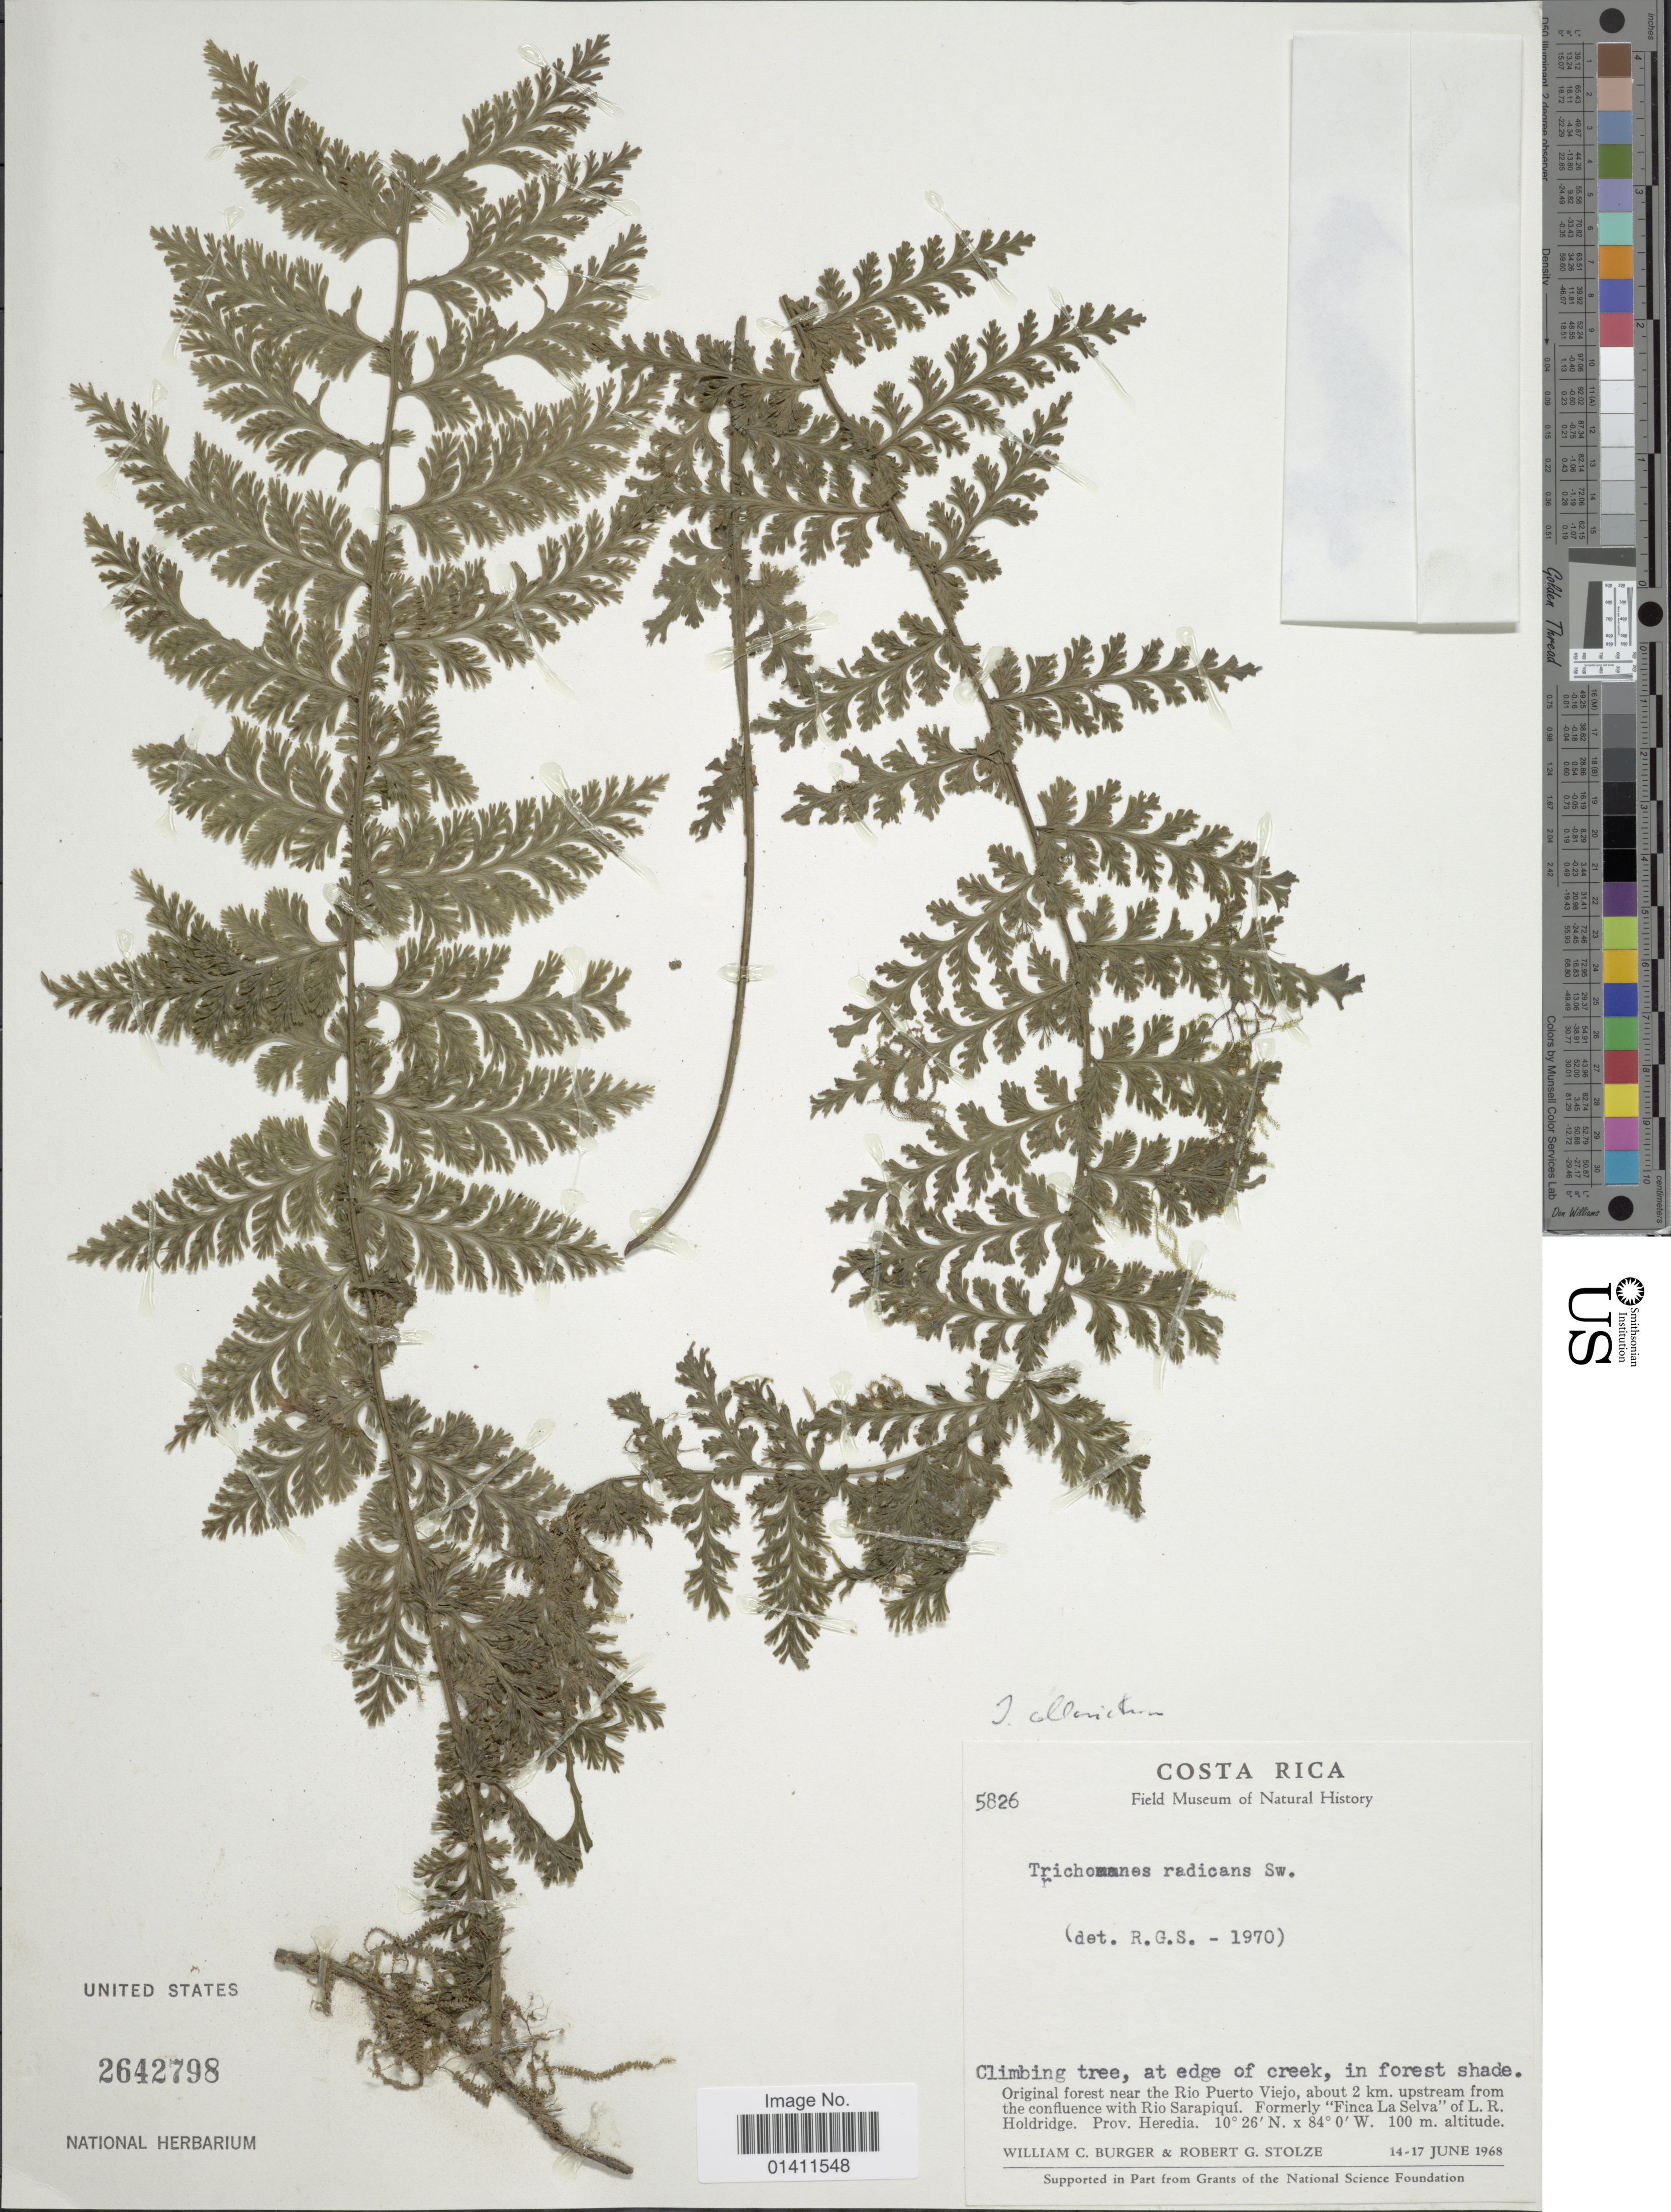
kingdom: Plantae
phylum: Tracheophyta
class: Polypodiopsida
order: Hymenophyllales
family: Hymenophyllaceae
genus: Vandenboschia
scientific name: Vandenboschia collariata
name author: (Bosch) Ebihara & K. Iwats.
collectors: W. Burger & R. G. Stolze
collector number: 5826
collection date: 1968-06-14/1968-06-17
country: Costa Rica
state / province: Heredia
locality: Original forest near the Rio Puerto Viejo, about 2 km. upstream from the confluence with Rio Sarapiqui. Formerly 'Finca La Selva' of L. R. Holdridge. Prov. Heredia.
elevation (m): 100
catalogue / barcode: US 2642798